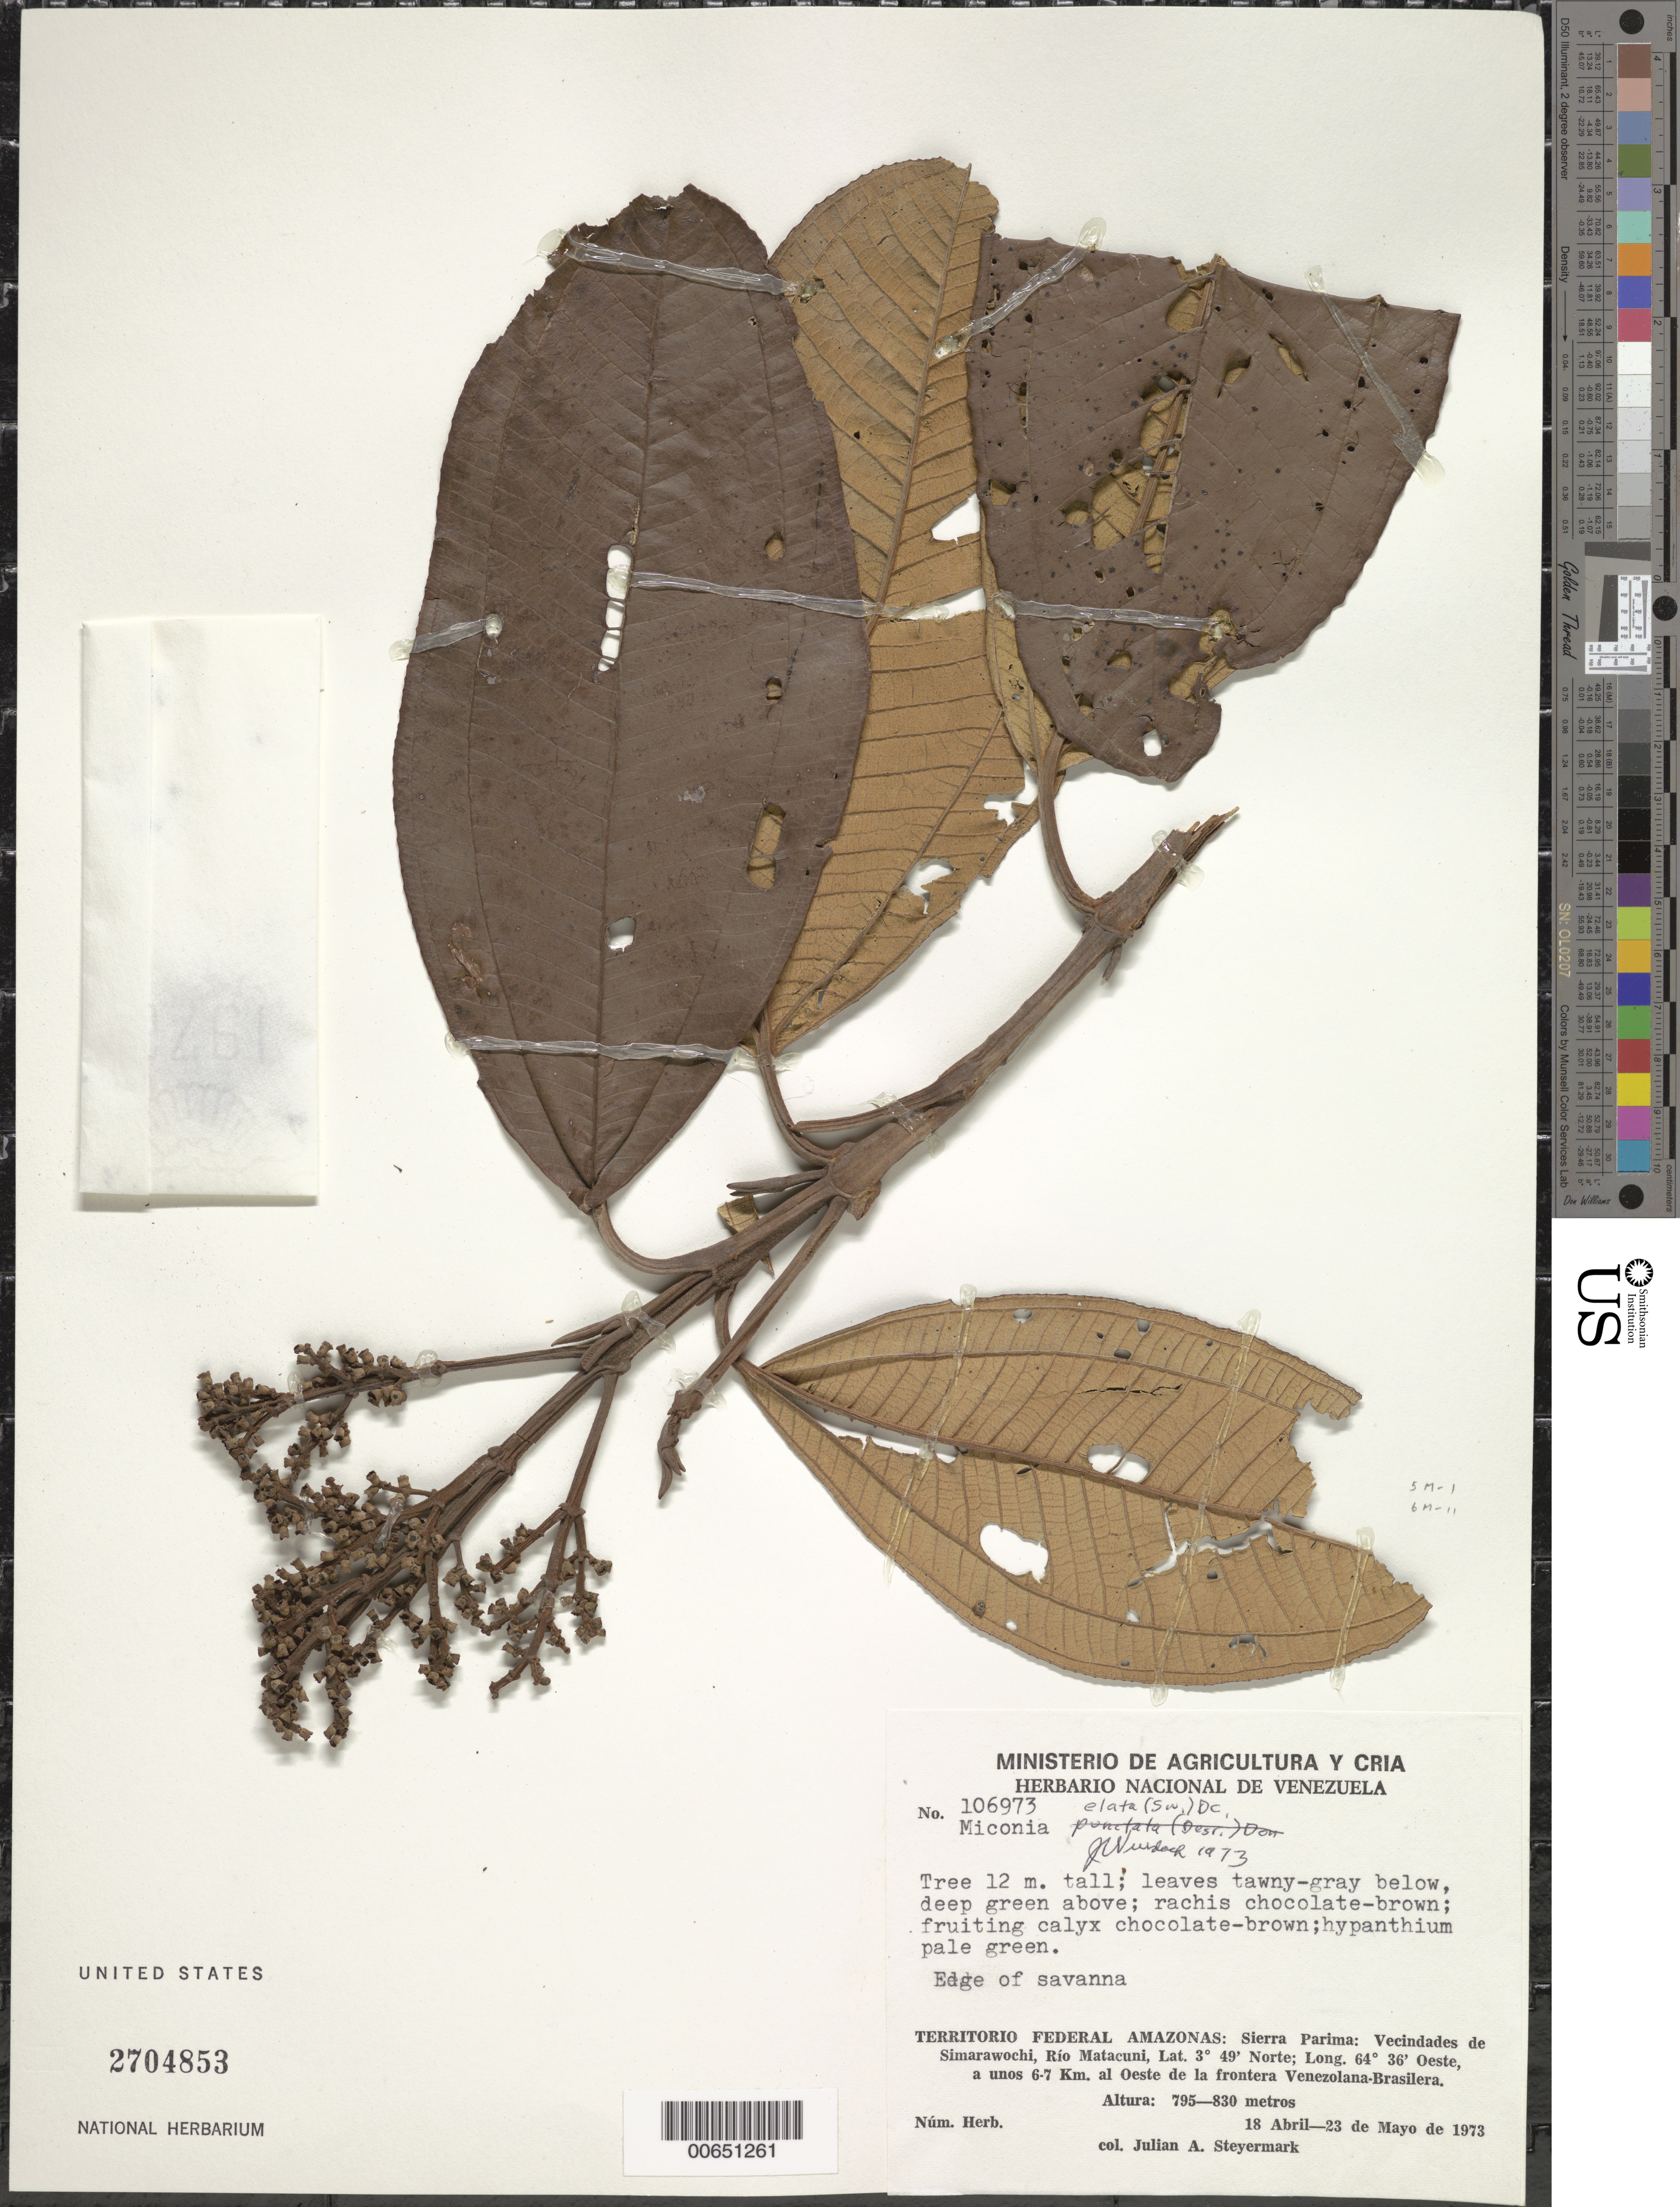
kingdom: Plantae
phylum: Tracheophyta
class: Magnoliopsida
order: Myrtales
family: Melastomataceae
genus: Miconia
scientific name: Miconia elata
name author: (Sw.) DC.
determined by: Wurdack, John J., (US), US (UNITED STATES)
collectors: J. Steyermark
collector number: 106973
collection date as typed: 18-Apr-73 to 23-May-73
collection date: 1973-04-18/1973-05-23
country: Venezuela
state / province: Amazonas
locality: Sierra Parima; vec de Simarawochi, Río Matacuni, a unos 6-7 km al oeste de la frontera Venezolana-Brasilera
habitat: Edge of savanna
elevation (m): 795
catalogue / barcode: US 2704853